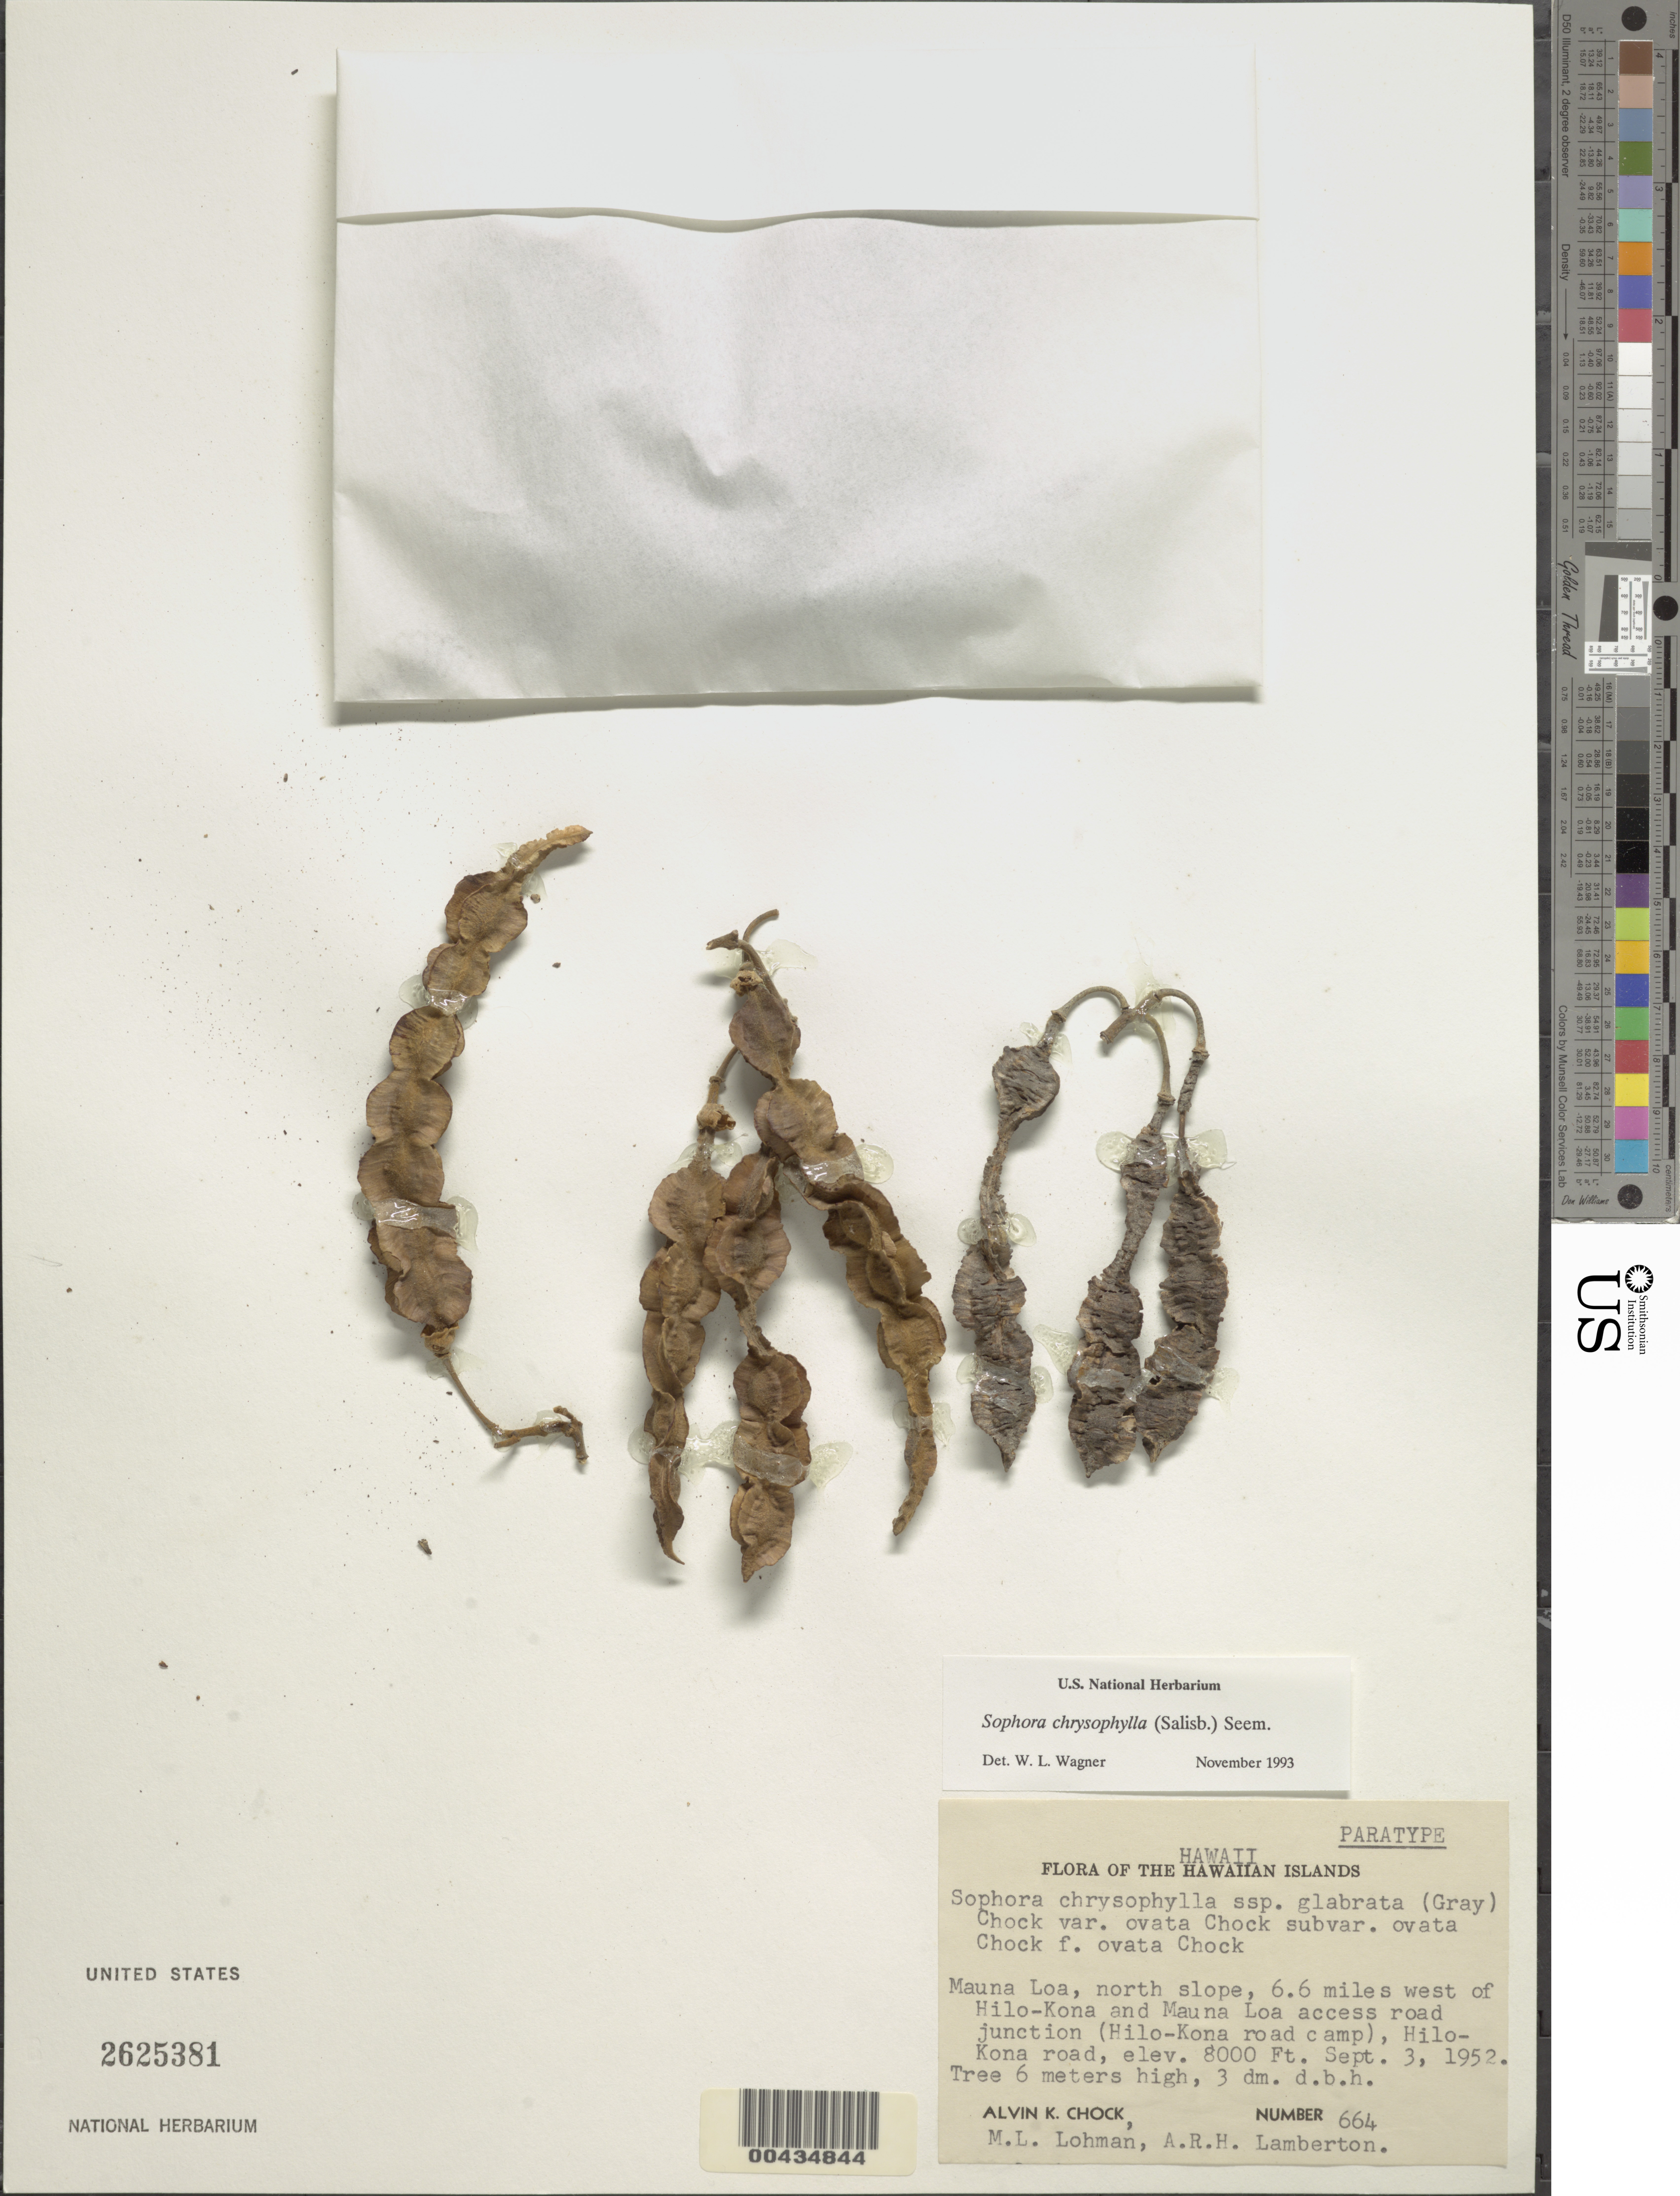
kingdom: Plantae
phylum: Tracheophyta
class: Magnoliopsida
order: Fabales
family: Fabaceae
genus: Sophora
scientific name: Sophora chrysophylla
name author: (Salisb.) Seem.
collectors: A. Chock, M. Lohman & A. Lamberton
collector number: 664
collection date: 1952-09-03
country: United States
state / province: Hawaii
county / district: Hawaii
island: Hawaii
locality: Hawaiian Islands. Mauna Loa, north slope, 6.6 miles west of Hilo-Kona and Mauna Loa access road junction (Hilo-Kona road camp), Hilo-Kona road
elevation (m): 2438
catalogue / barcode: US 2625381